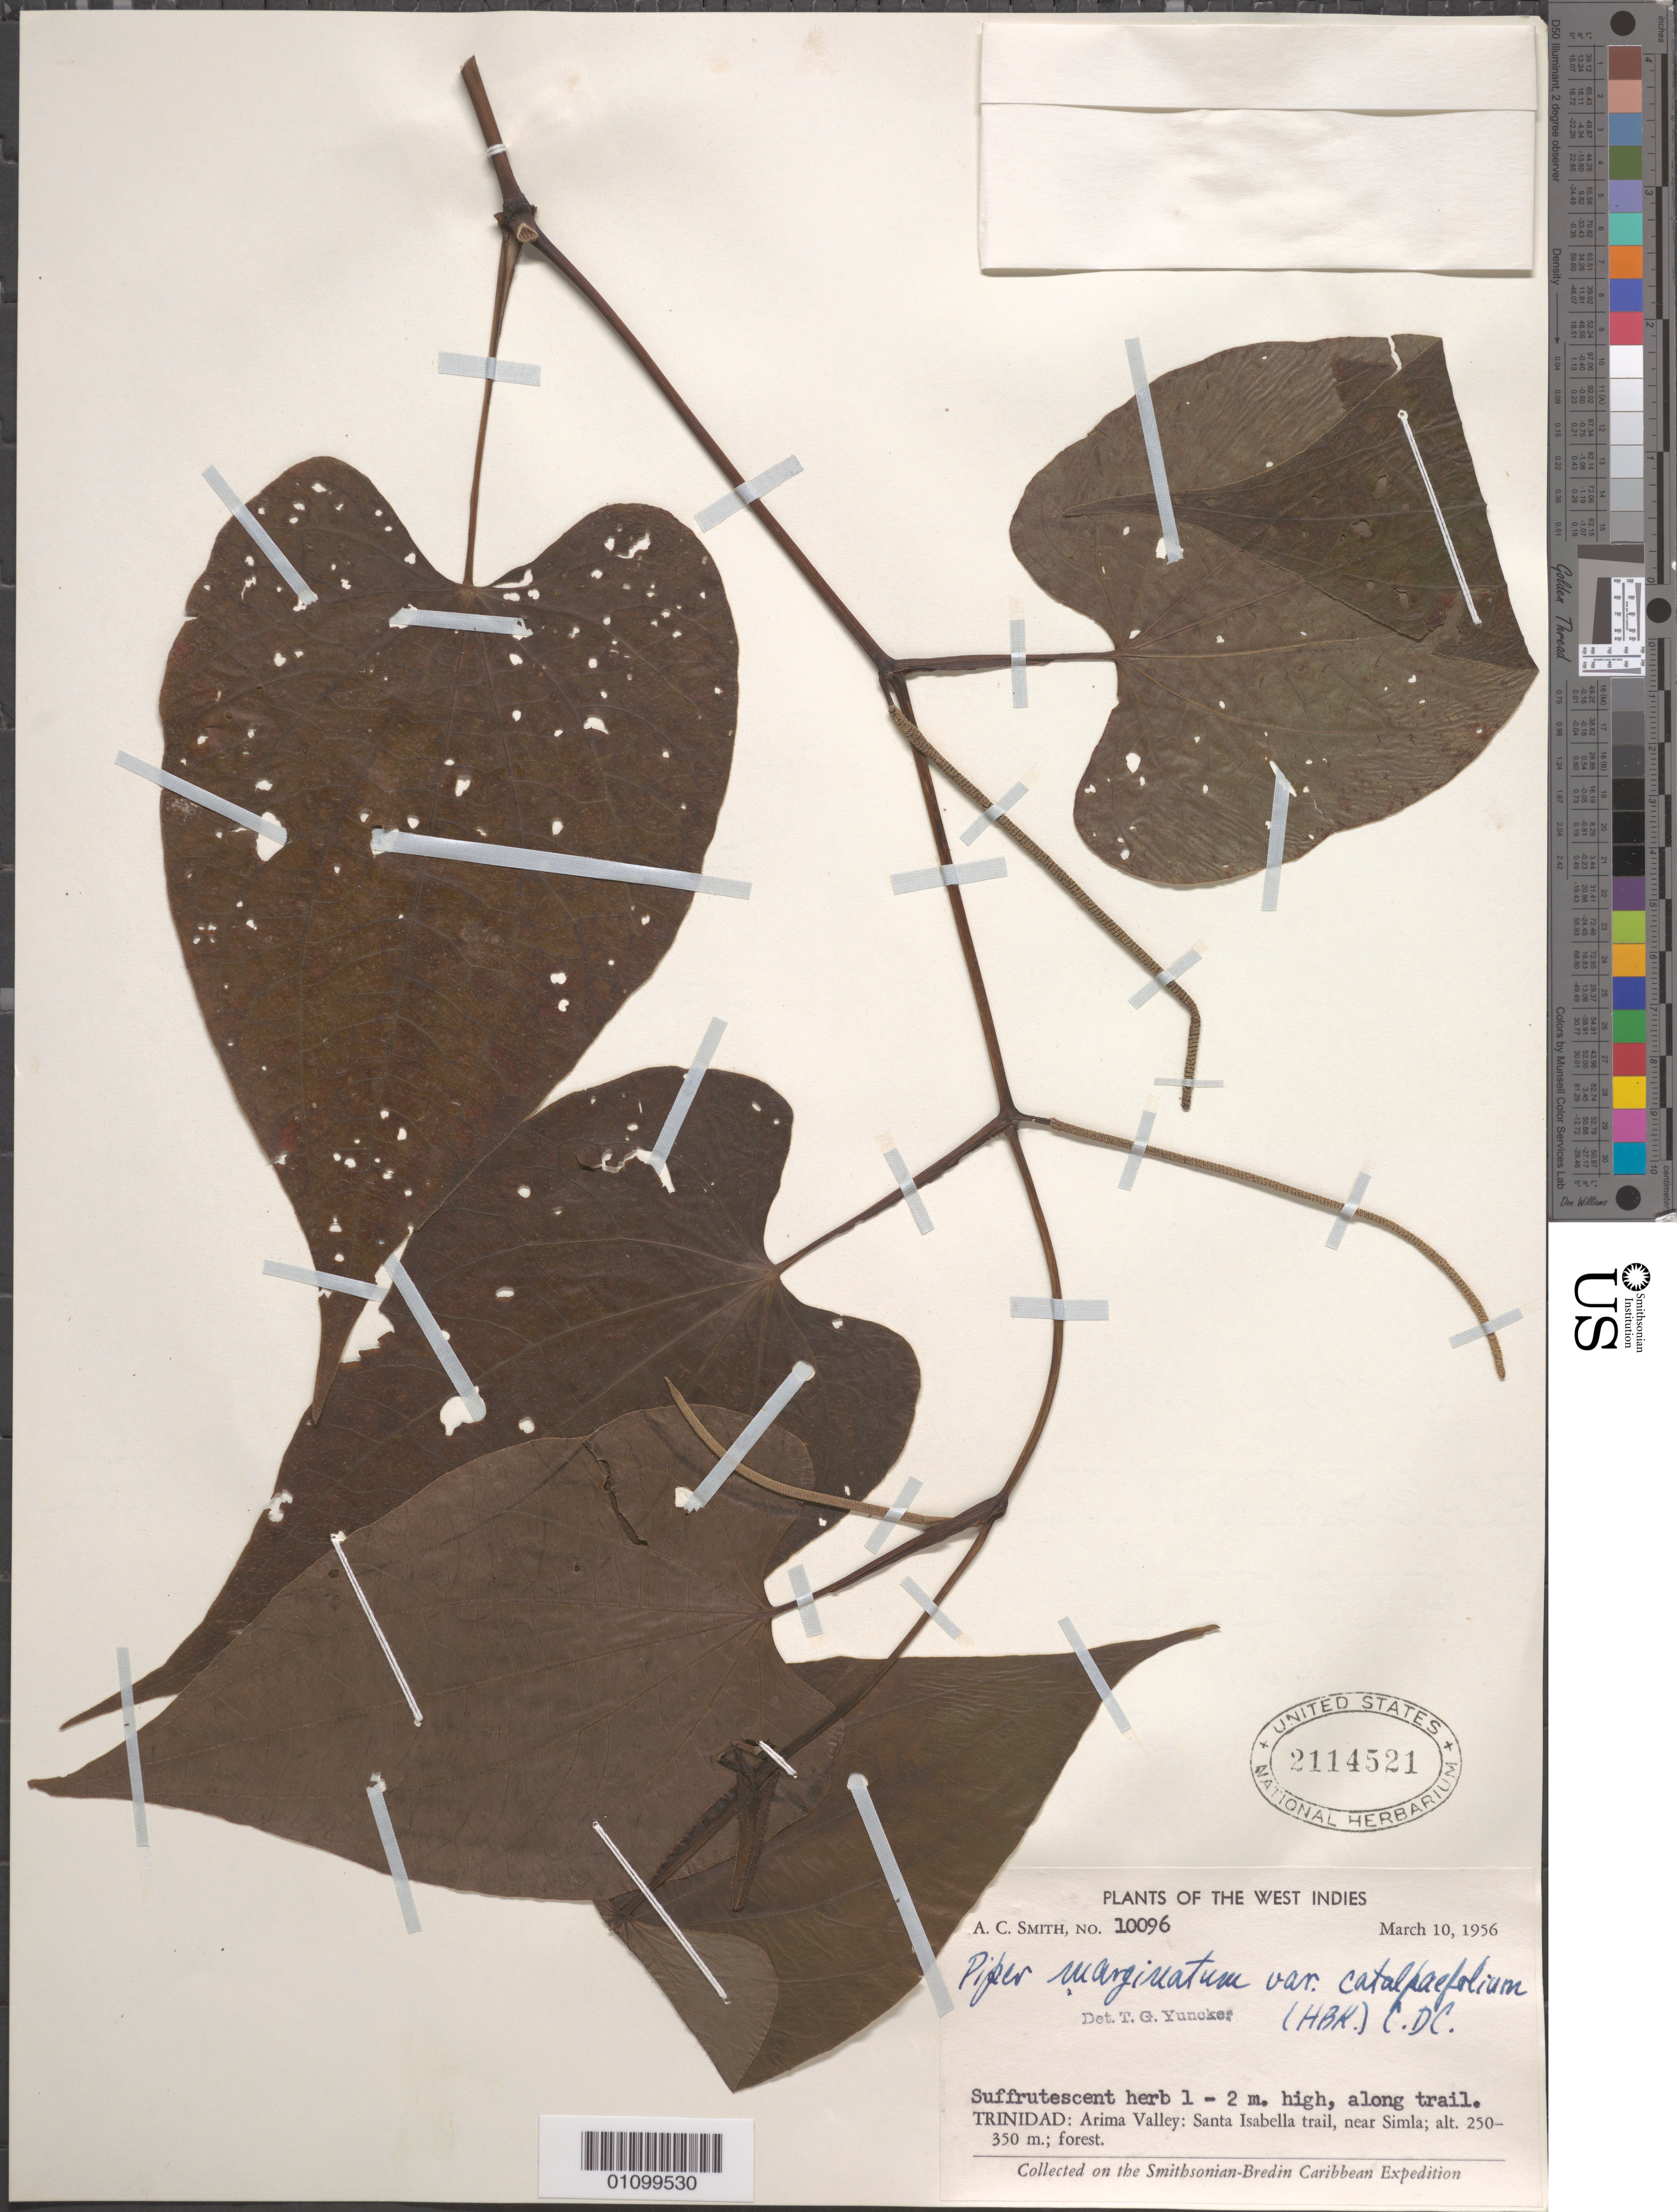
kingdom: Plantae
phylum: Tracheophyta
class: Magnoliopsida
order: Piperales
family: Piperaceae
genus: Piper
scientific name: Piper marginatum var. catalpifolium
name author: (Kunth) C. DC.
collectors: A. C. Smith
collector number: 10096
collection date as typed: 10 Mar 1956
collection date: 1956-03-10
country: Trinidad and Tobago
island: Trinidad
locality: Trinidad: Arima Valley: Santa Isabella trail, near Simla; forest, along trail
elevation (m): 250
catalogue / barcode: US 2114521